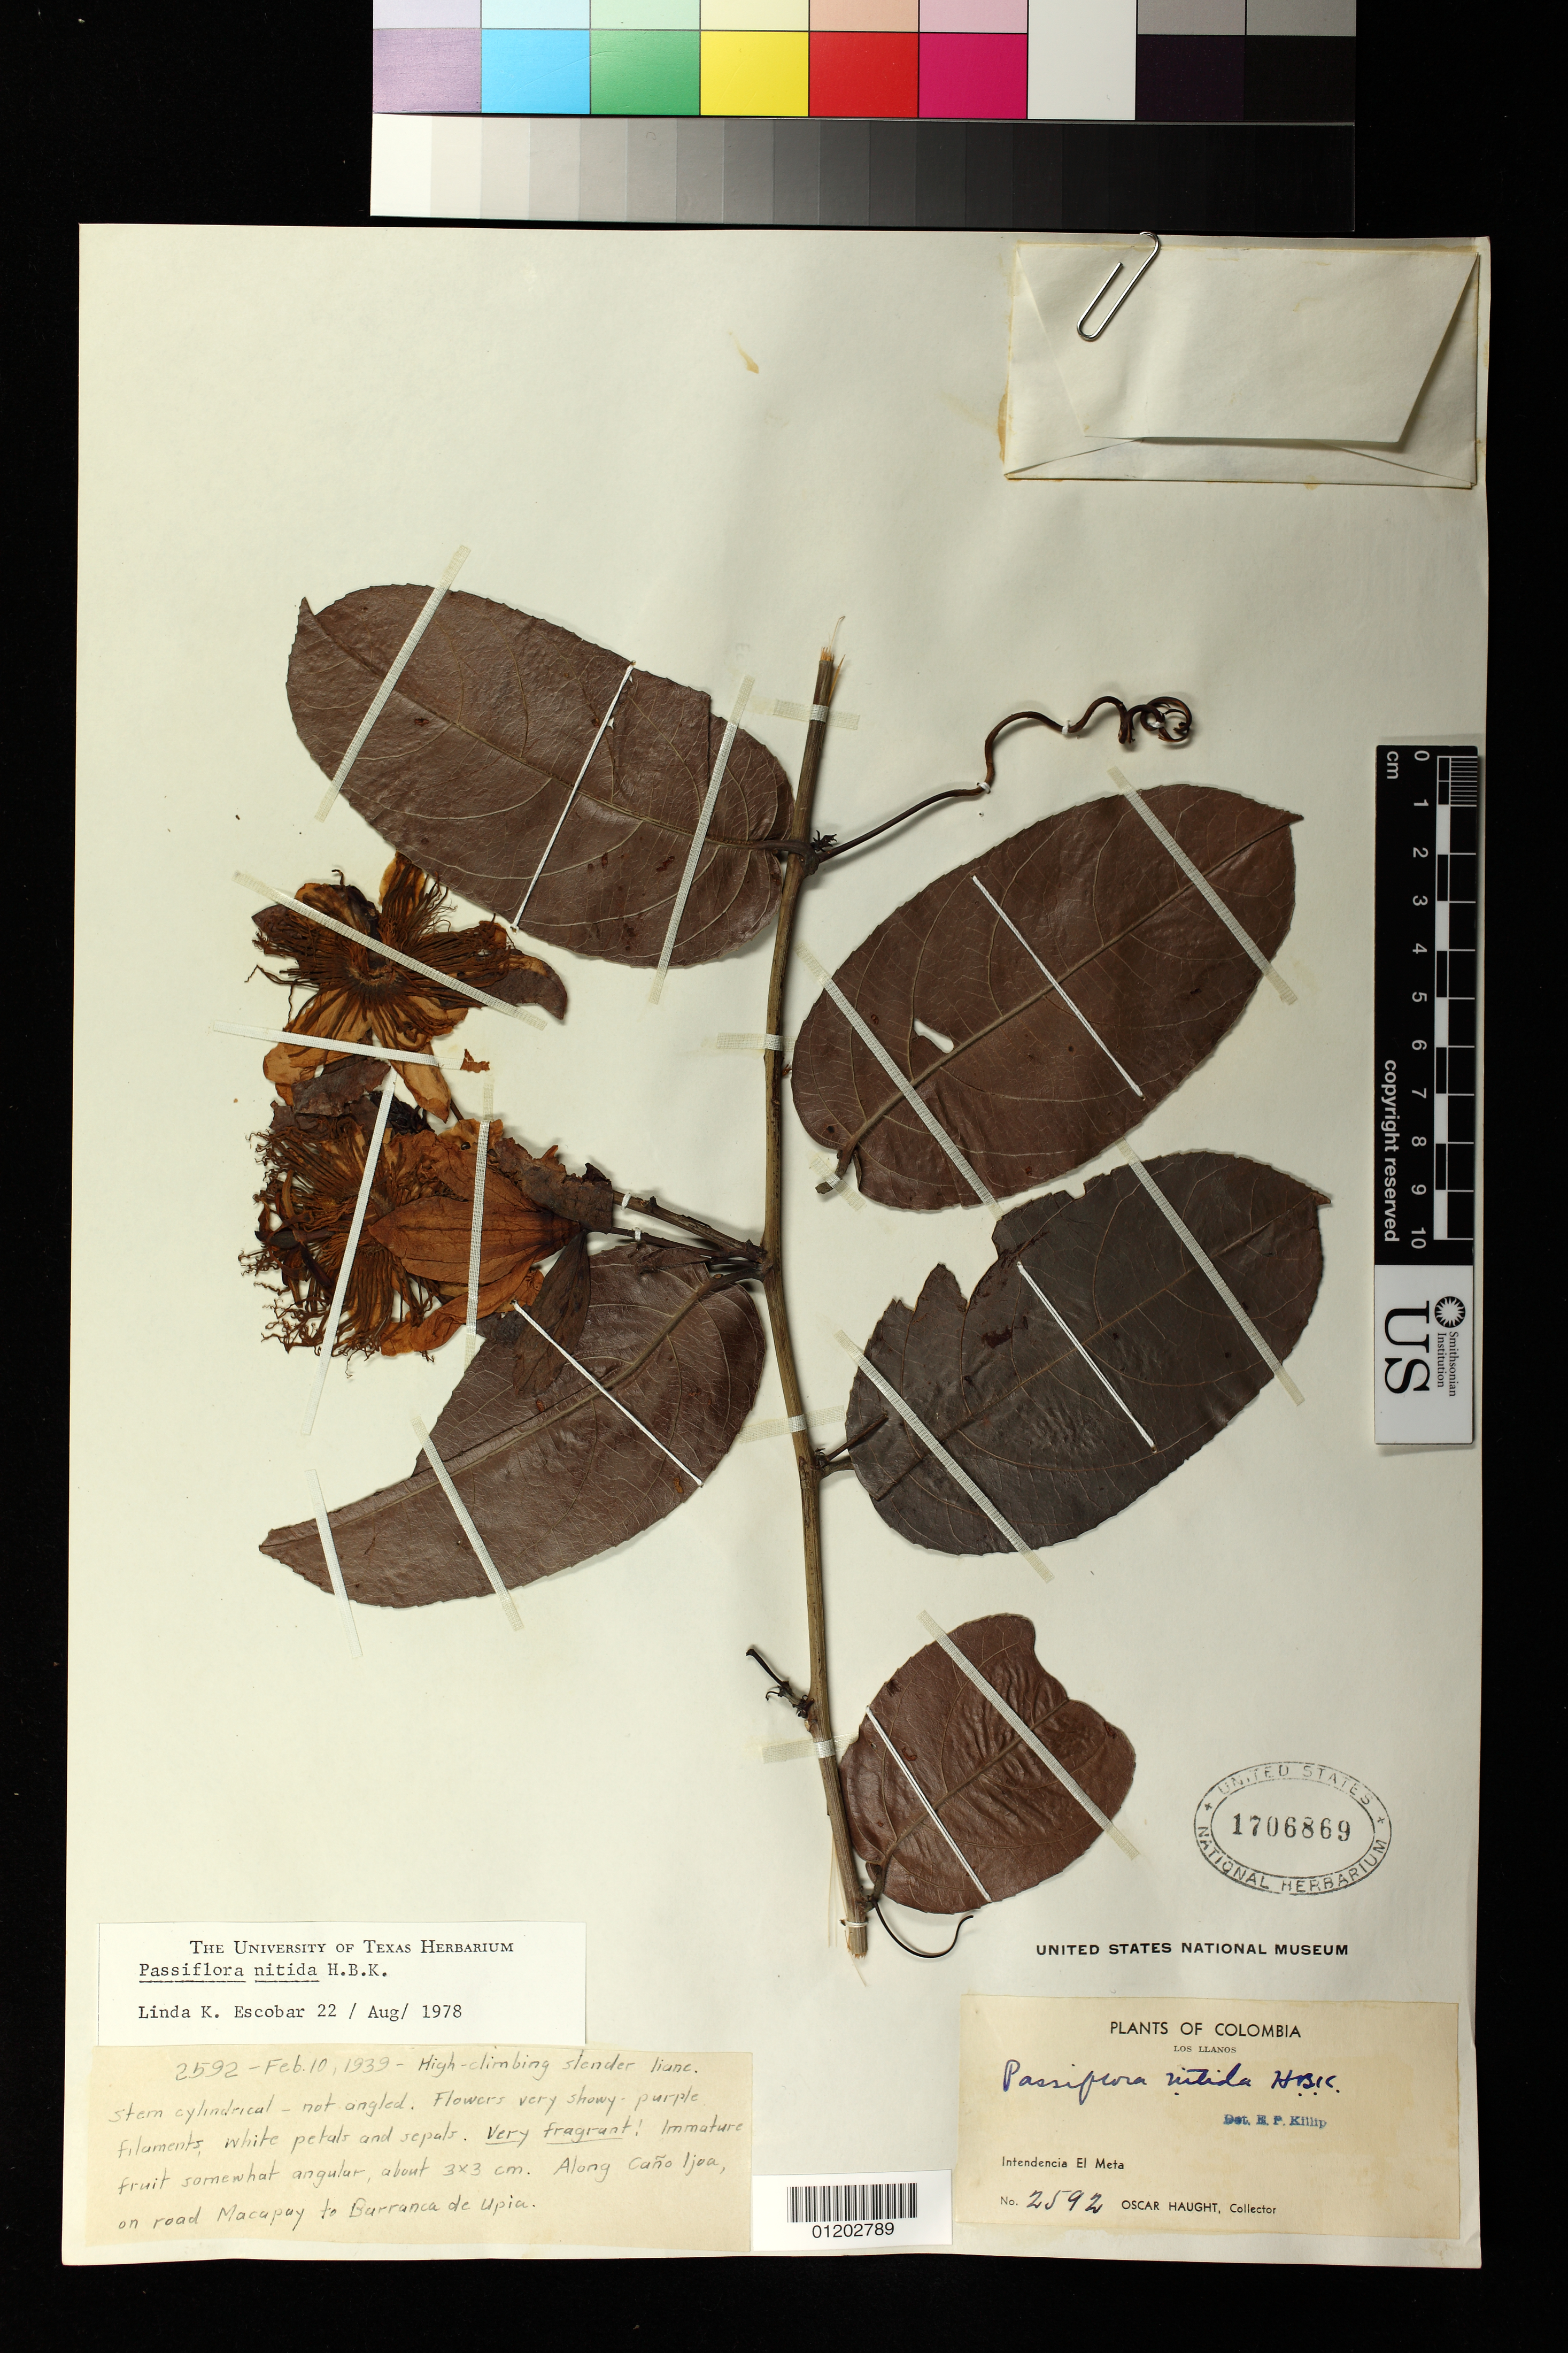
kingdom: Plantae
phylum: Tracheophyta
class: Magnoliopsida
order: Malpighiales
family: Passifloraceae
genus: Passiflora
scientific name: Passiflora nitida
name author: Kunth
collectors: O. Haught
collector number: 2592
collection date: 1939-02-10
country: Colombia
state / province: Meta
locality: Along Caño Ijoa, on road Macapay to Barranca de Upia.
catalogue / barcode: US 1706869